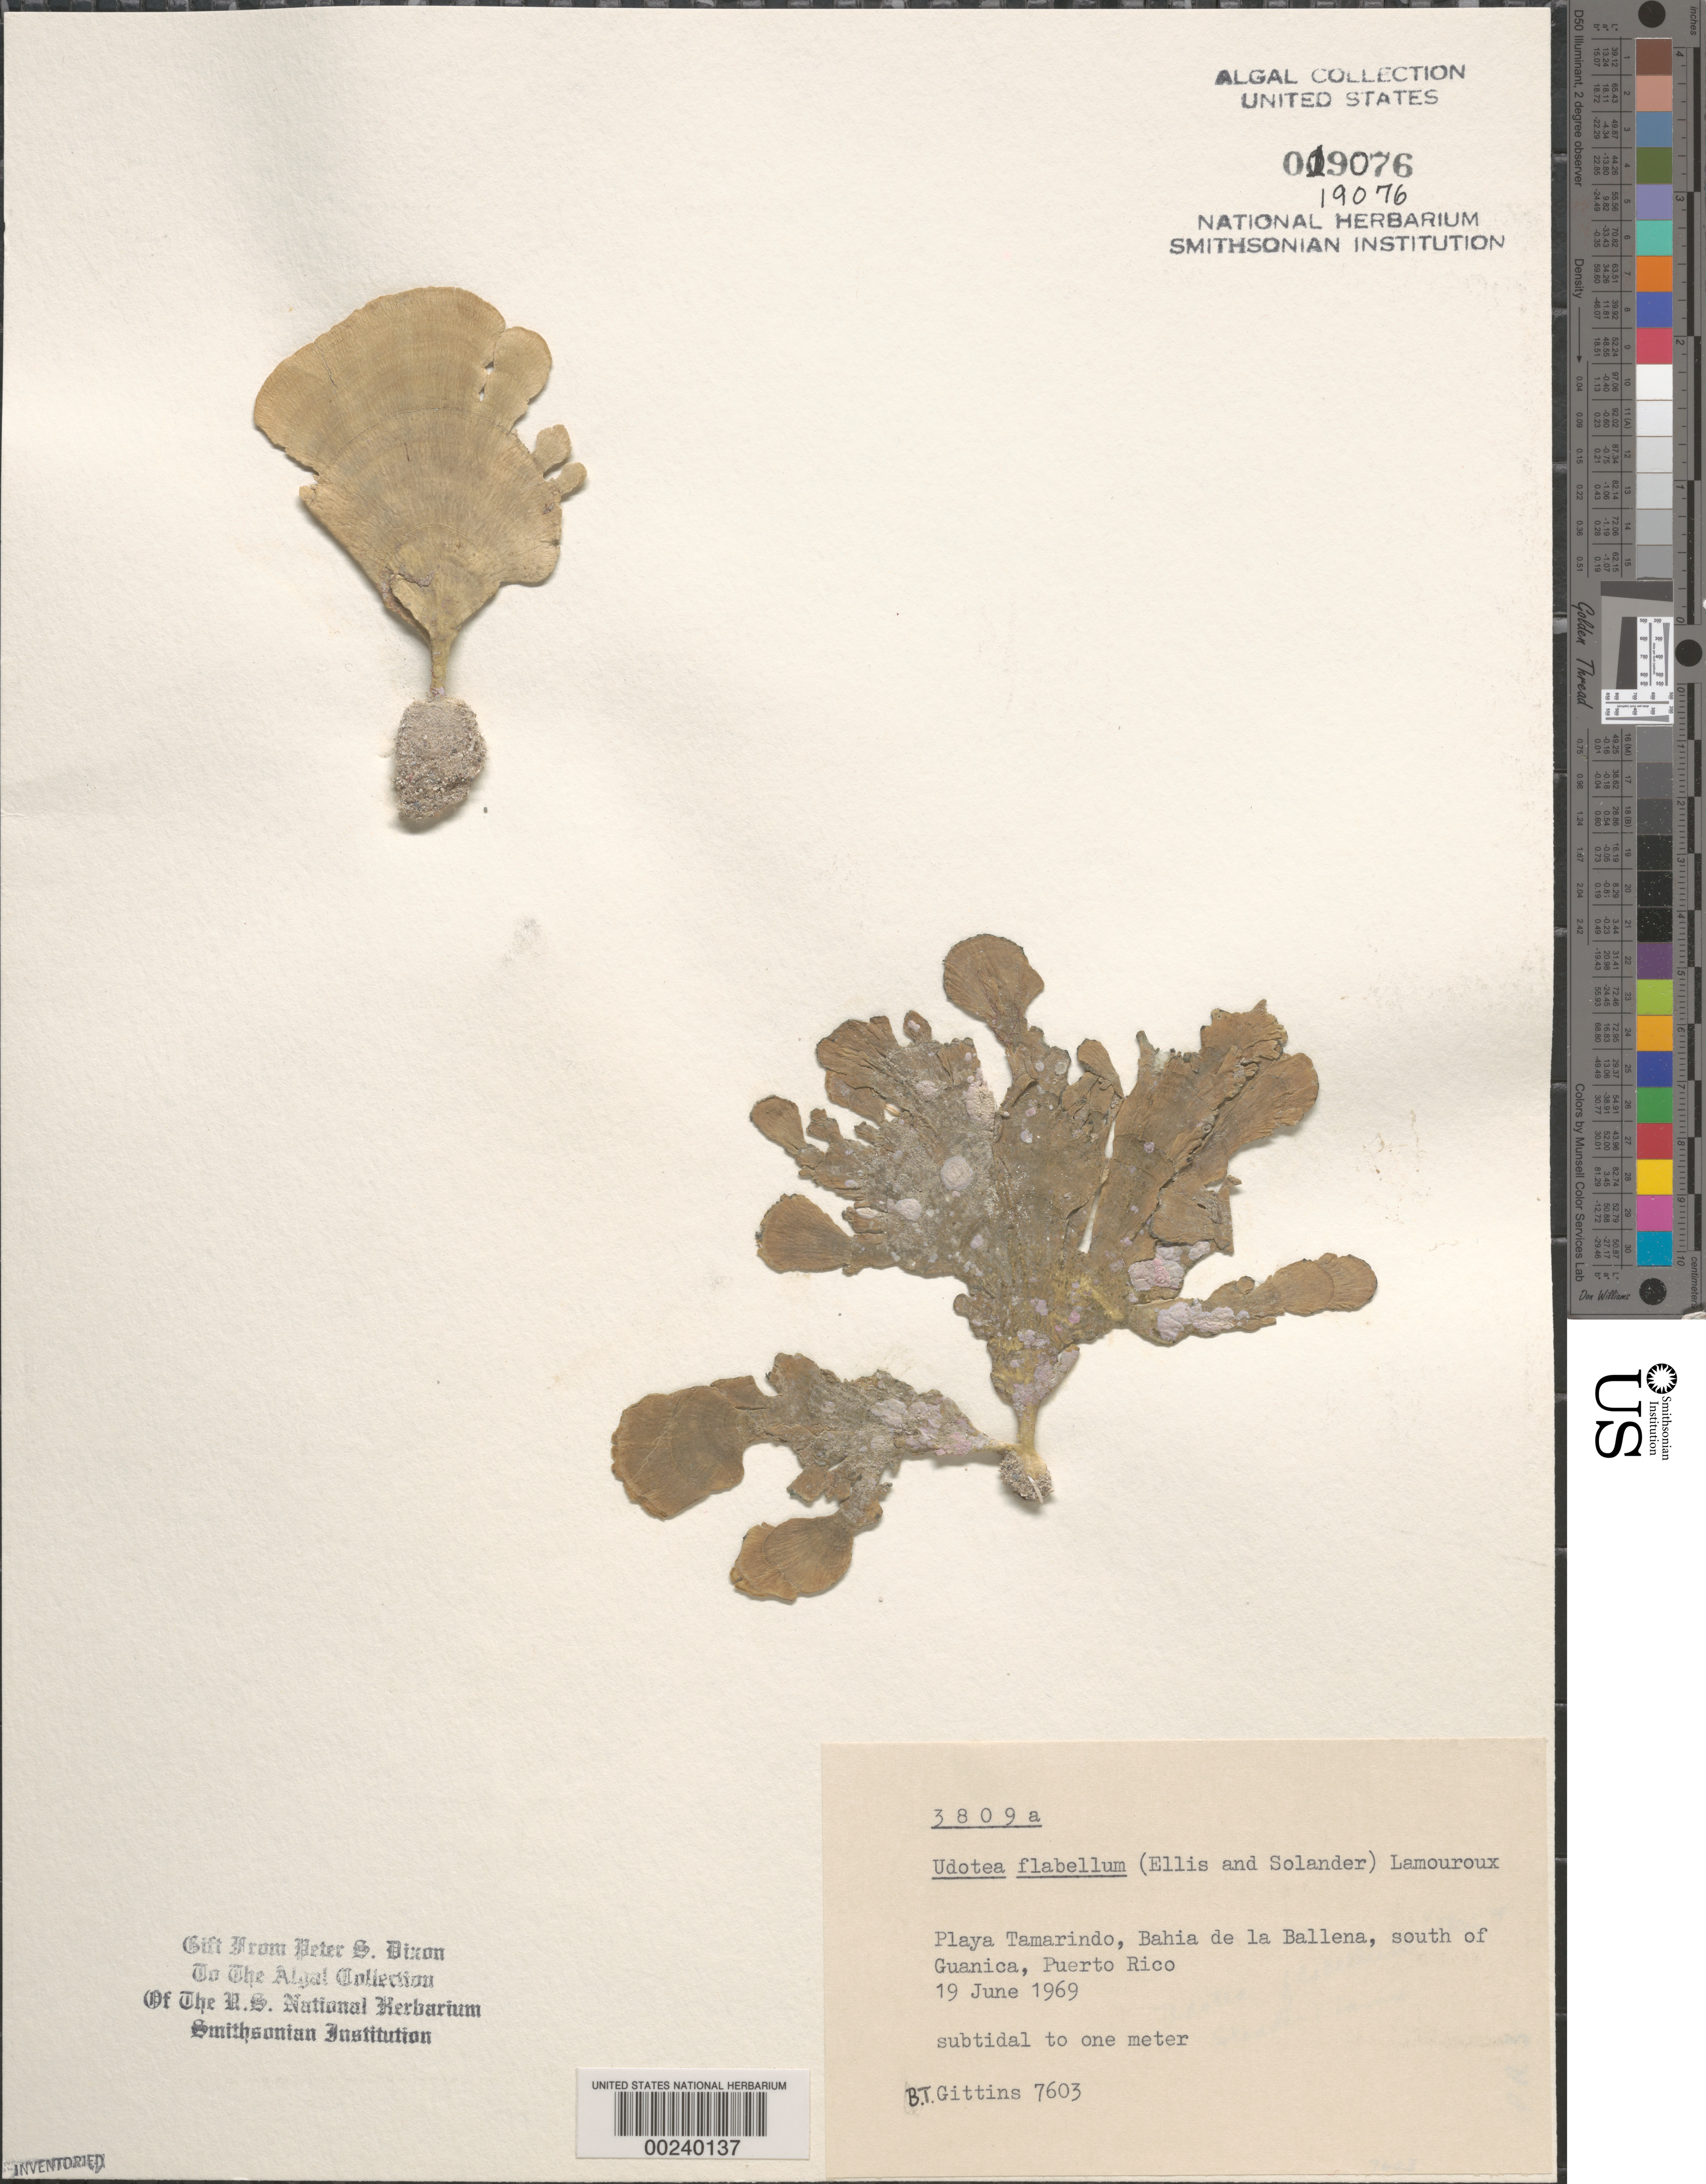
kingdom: Plantae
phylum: Chlorophyta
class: Ulvophyceae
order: Bryopsidales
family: Udoteaceae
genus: Udotea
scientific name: Udotea flabellum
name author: (J. Ellis & Sol.) M. Howe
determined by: Dixon, P. S.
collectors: B. Gittins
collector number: BTG 7603 & PSD 3809A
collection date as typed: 19 Jun 1969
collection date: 1969-06-19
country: Puerto Rico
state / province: Guanica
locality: Playa tamarindo, bahia de la ballena. south of guanica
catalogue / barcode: US 19076